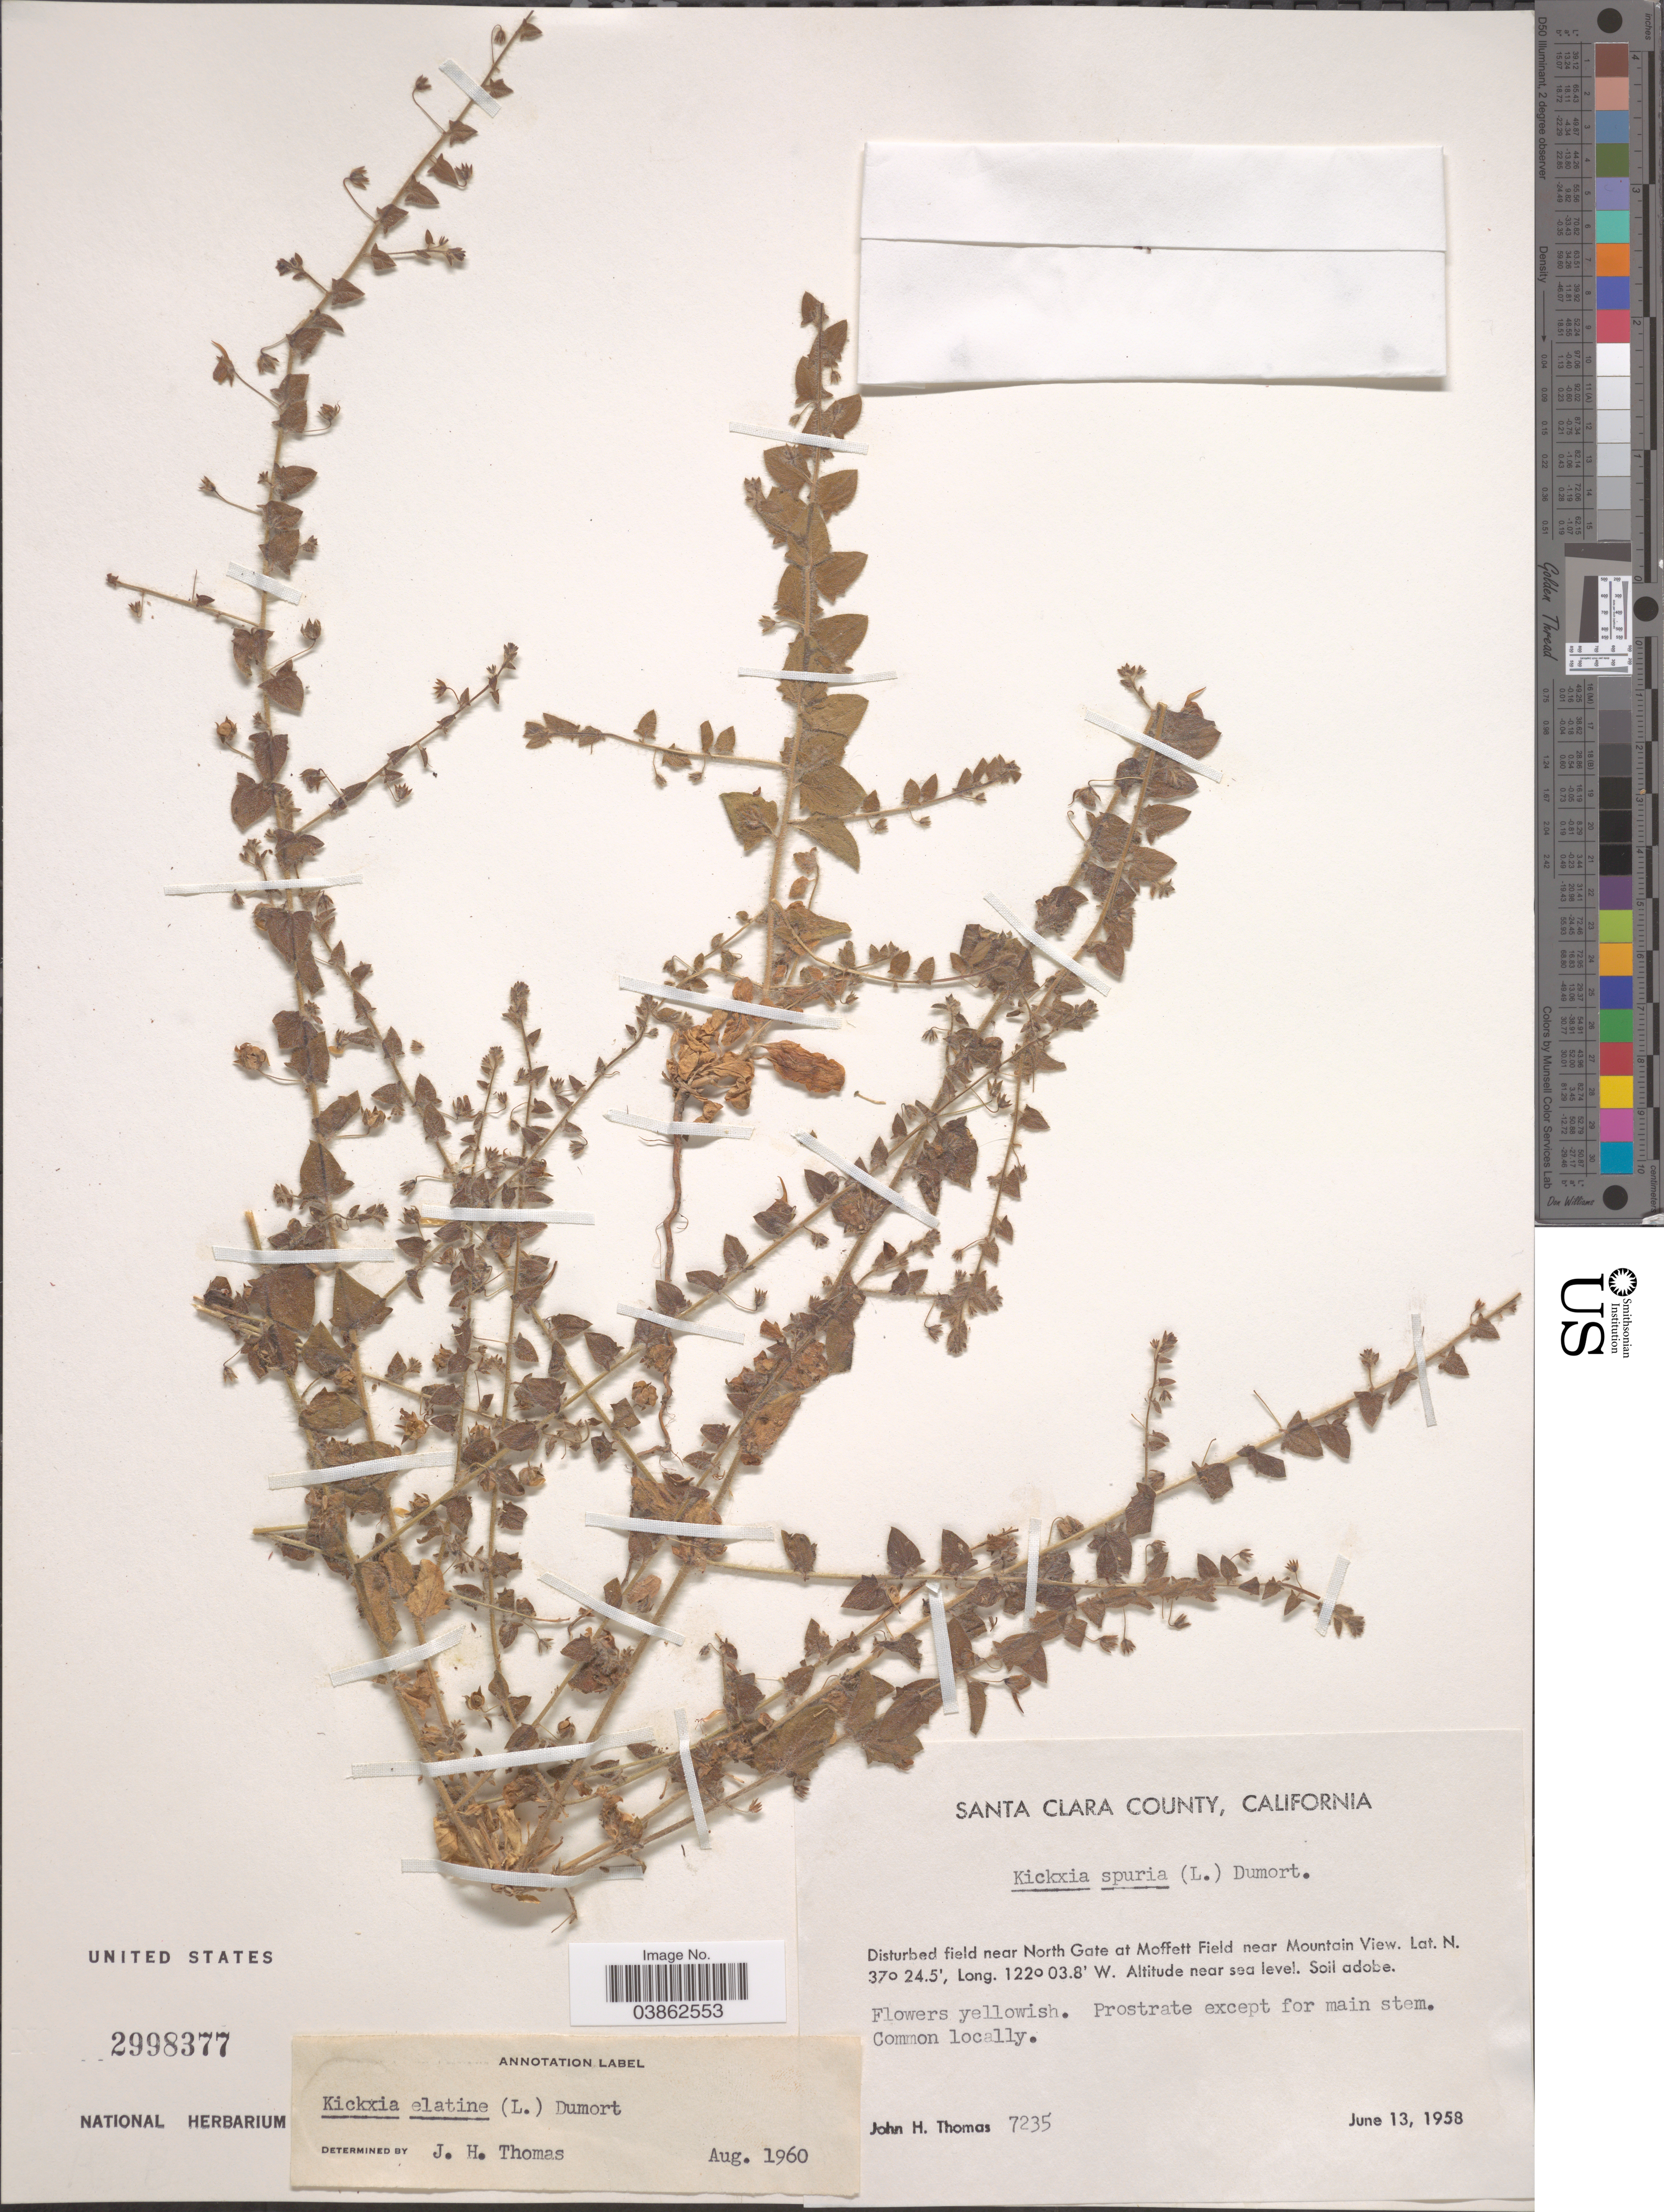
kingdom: Plantae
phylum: Tracheophyta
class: Magnoliopsida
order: Lamiales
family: Plantaginaceae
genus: Kickxia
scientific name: Kickxia spuria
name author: (L.) Dumort.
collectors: J. H. Thomas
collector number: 7235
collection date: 1958-06-13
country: United States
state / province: California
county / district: Santa Clara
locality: Santa Clara County. Near North Gate at Moffett Field near Mountain View.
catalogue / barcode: US 2998377